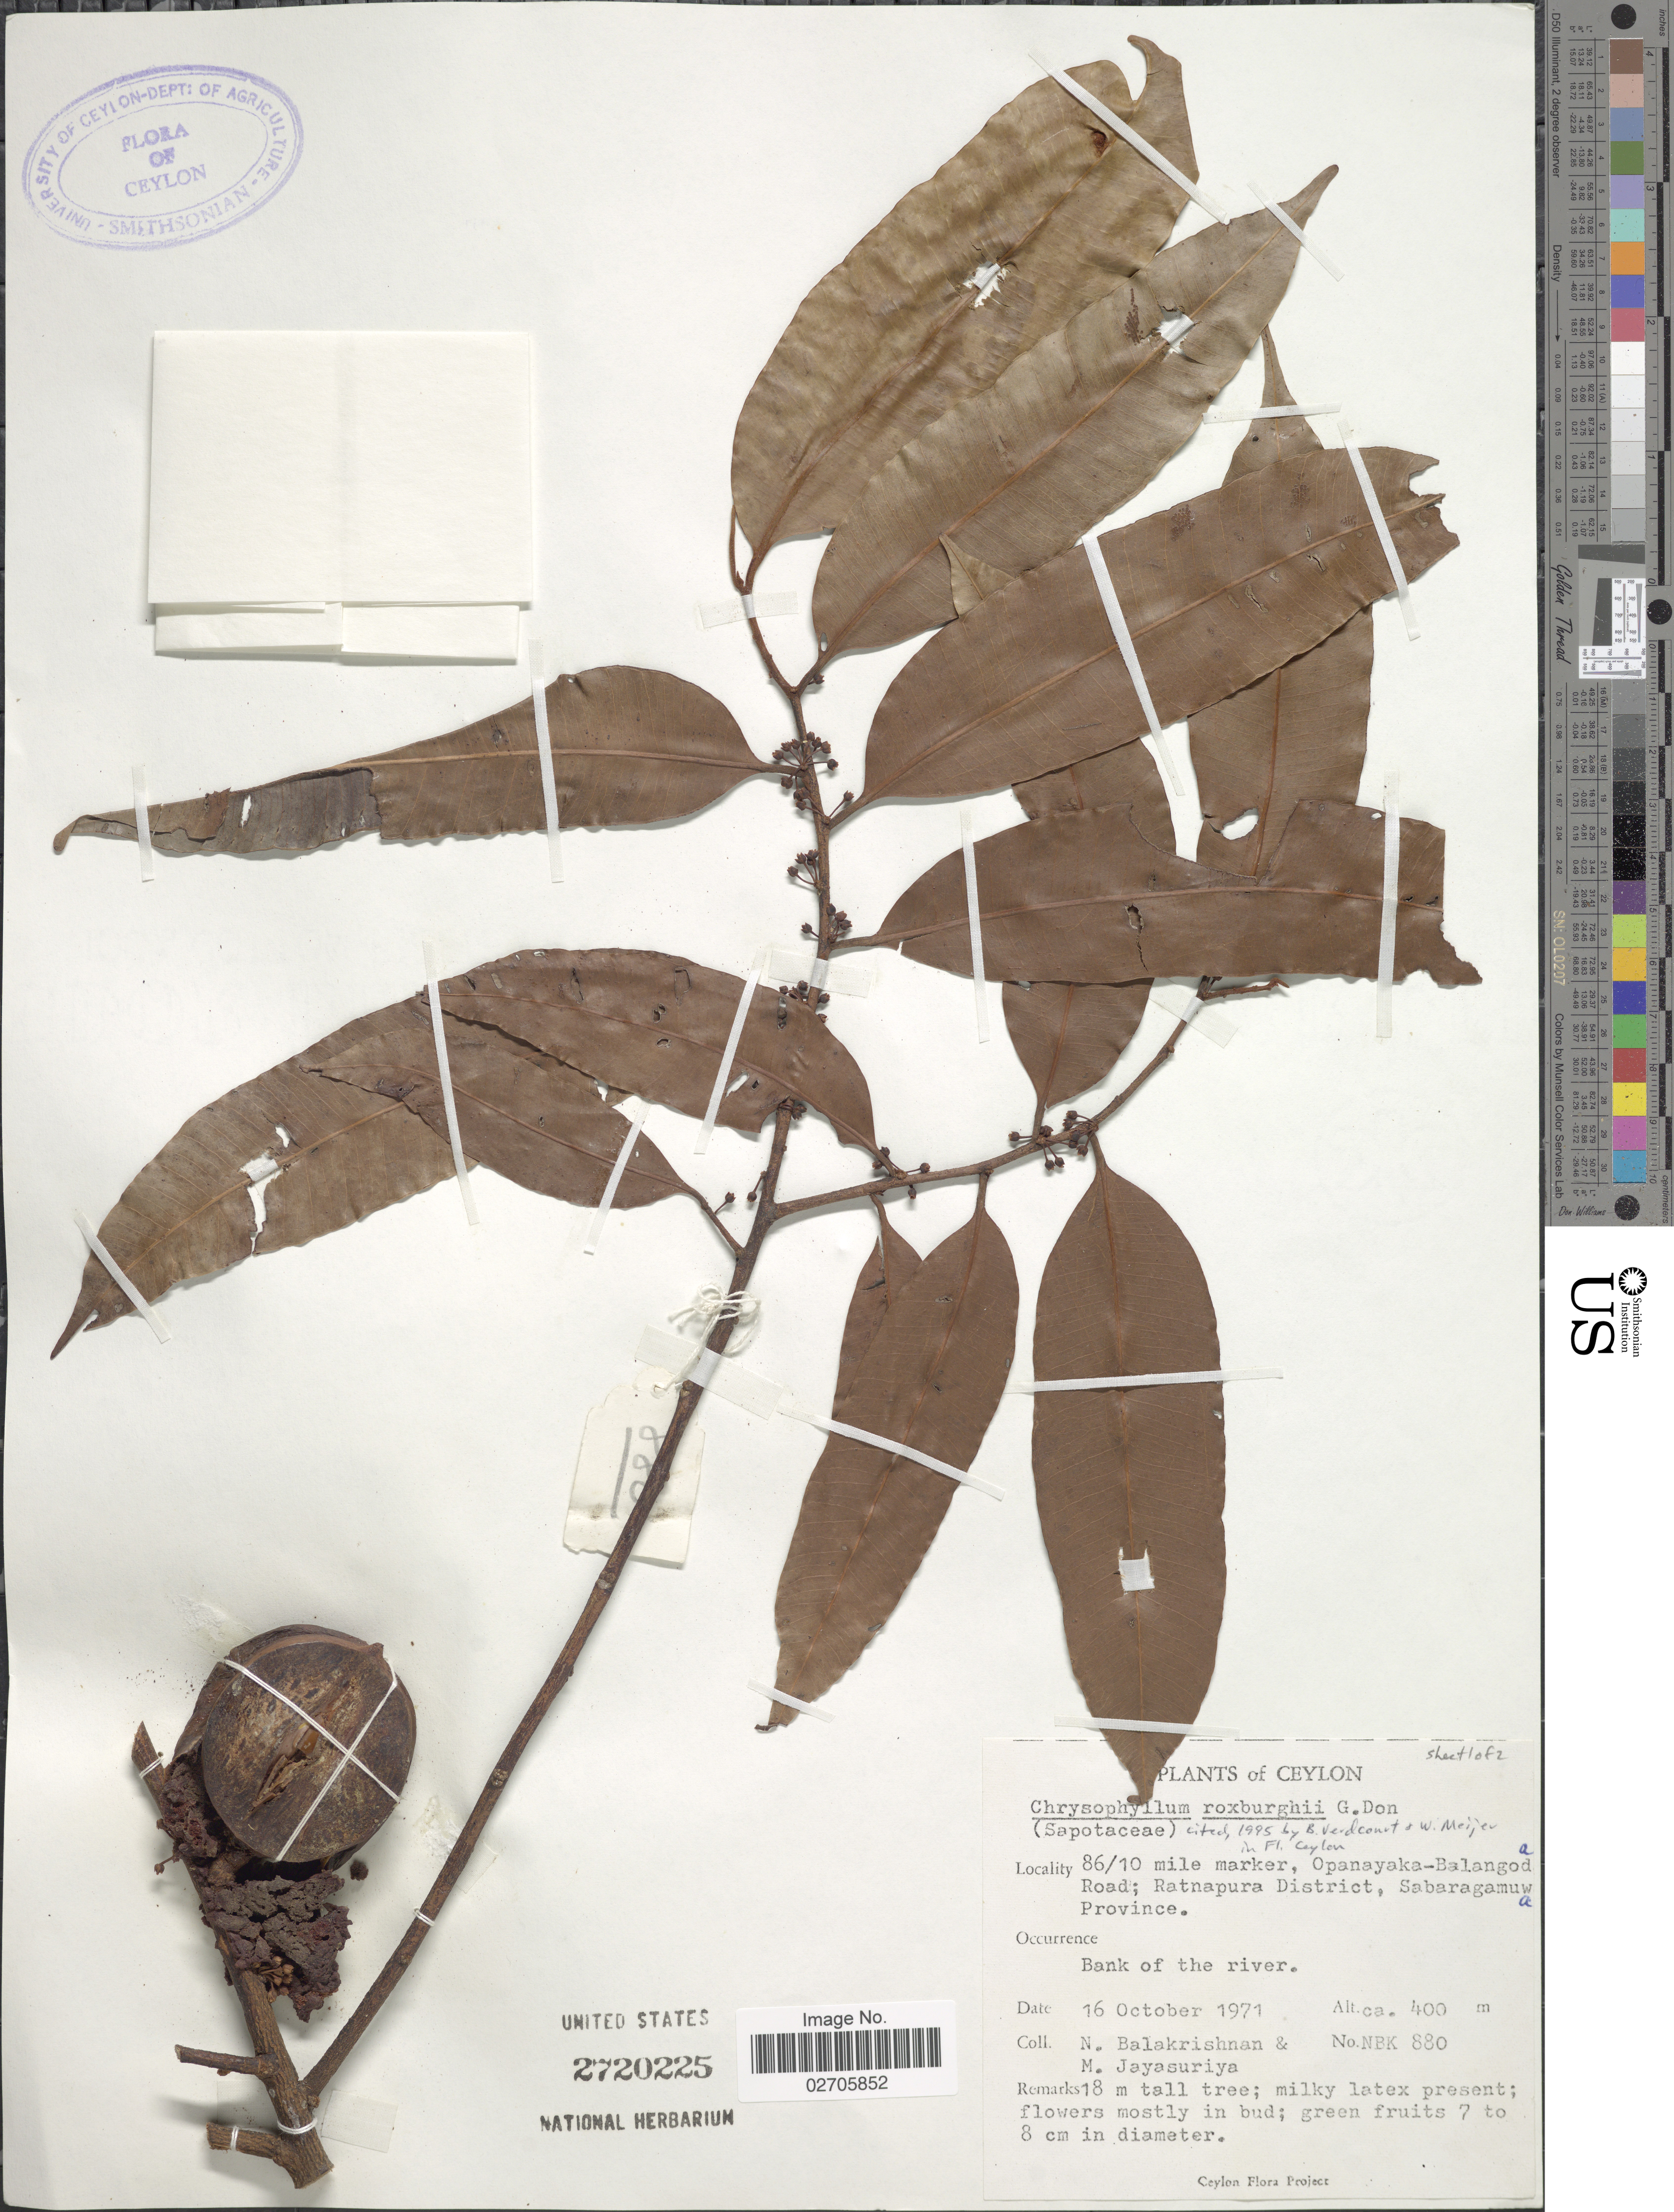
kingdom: Plantae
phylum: Tracheophyta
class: Magnoliopsida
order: Ericales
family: Sapotaceae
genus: Chrysophyllum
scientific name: Chrysophyllum roxburghii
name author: G. Don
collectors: N. Balakrishnan & M. Jayasuria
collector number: NBK 880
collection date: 1971-10-16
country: Sri Lanka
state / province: Sabaragamuwa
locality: Ceylon, 86/10 mile marker, Opanayaka-Balangoda Road; Ratnapura District, Bank of the river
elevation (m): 400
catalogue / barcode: US 2720225